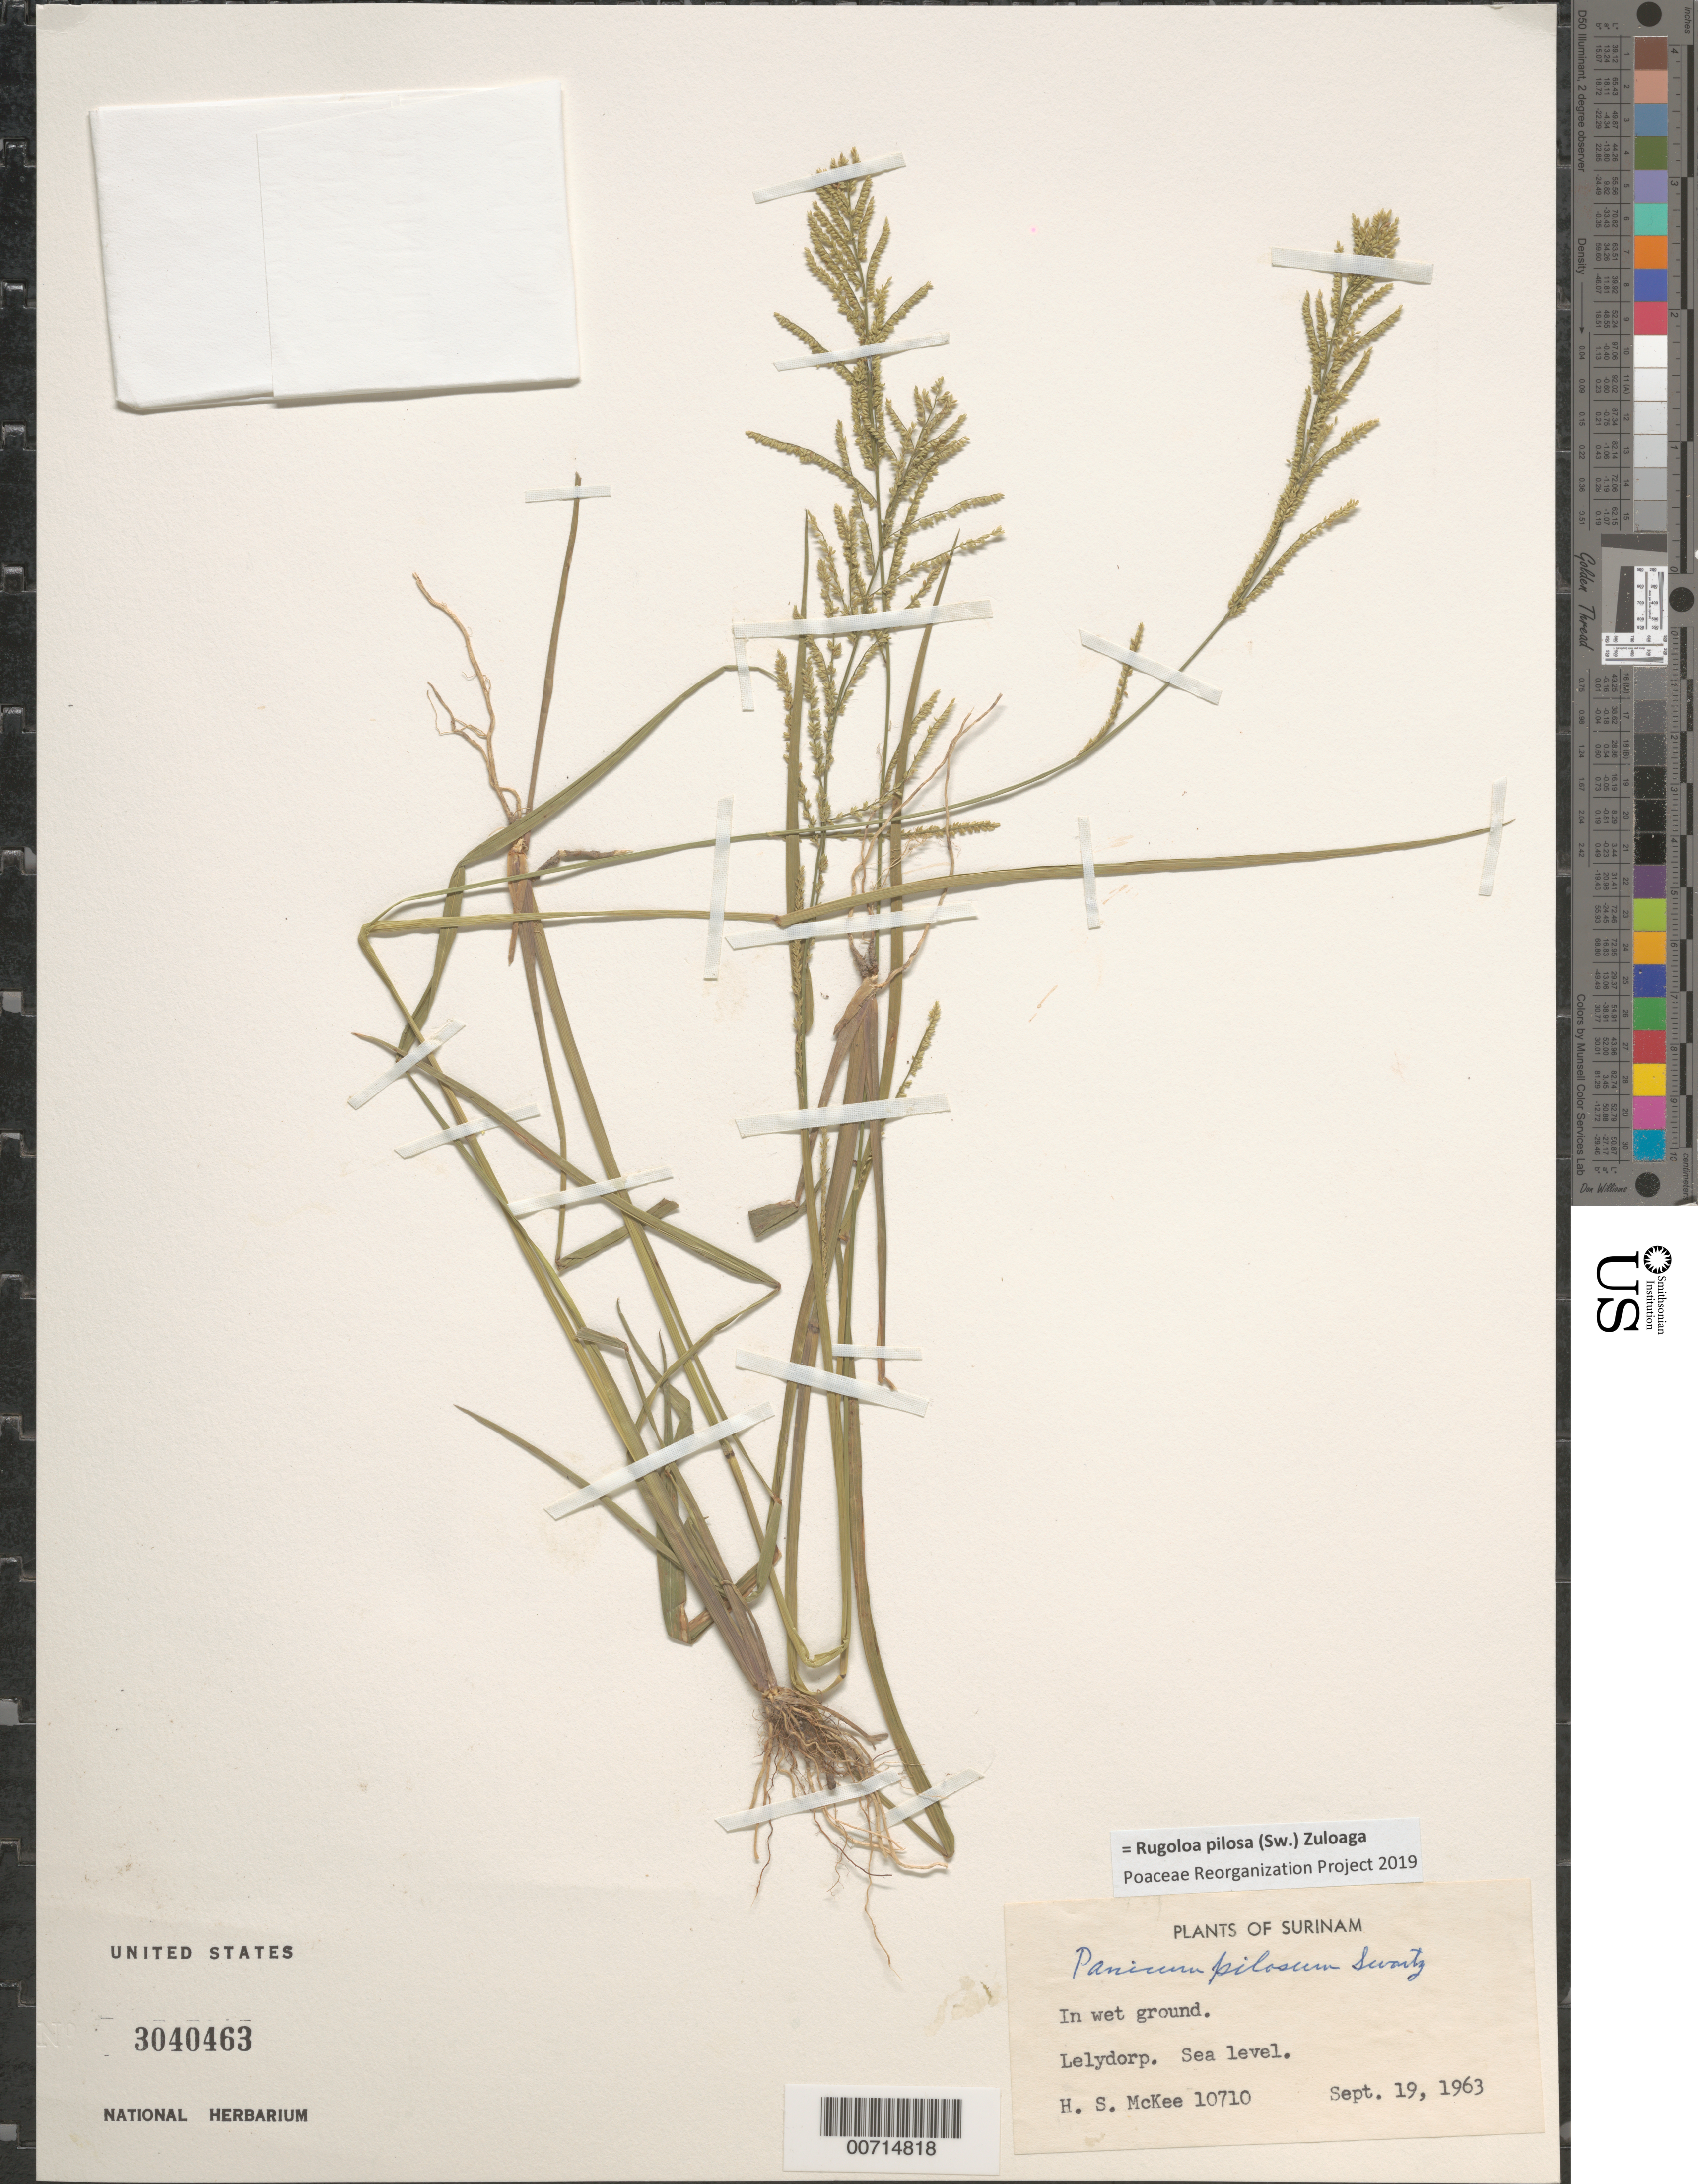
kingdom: Plantae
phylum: Tracheophyta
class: Liliopsida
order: Poales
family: Poaceae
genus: Panicum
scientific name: Panicum pilosum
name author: Sw.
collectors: H. S. McKee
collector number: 10710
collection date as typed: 19-Sep-63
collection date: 1963-09-19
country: Suriname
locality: Lelydorp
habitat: Wet ground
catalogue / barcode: US 3040463